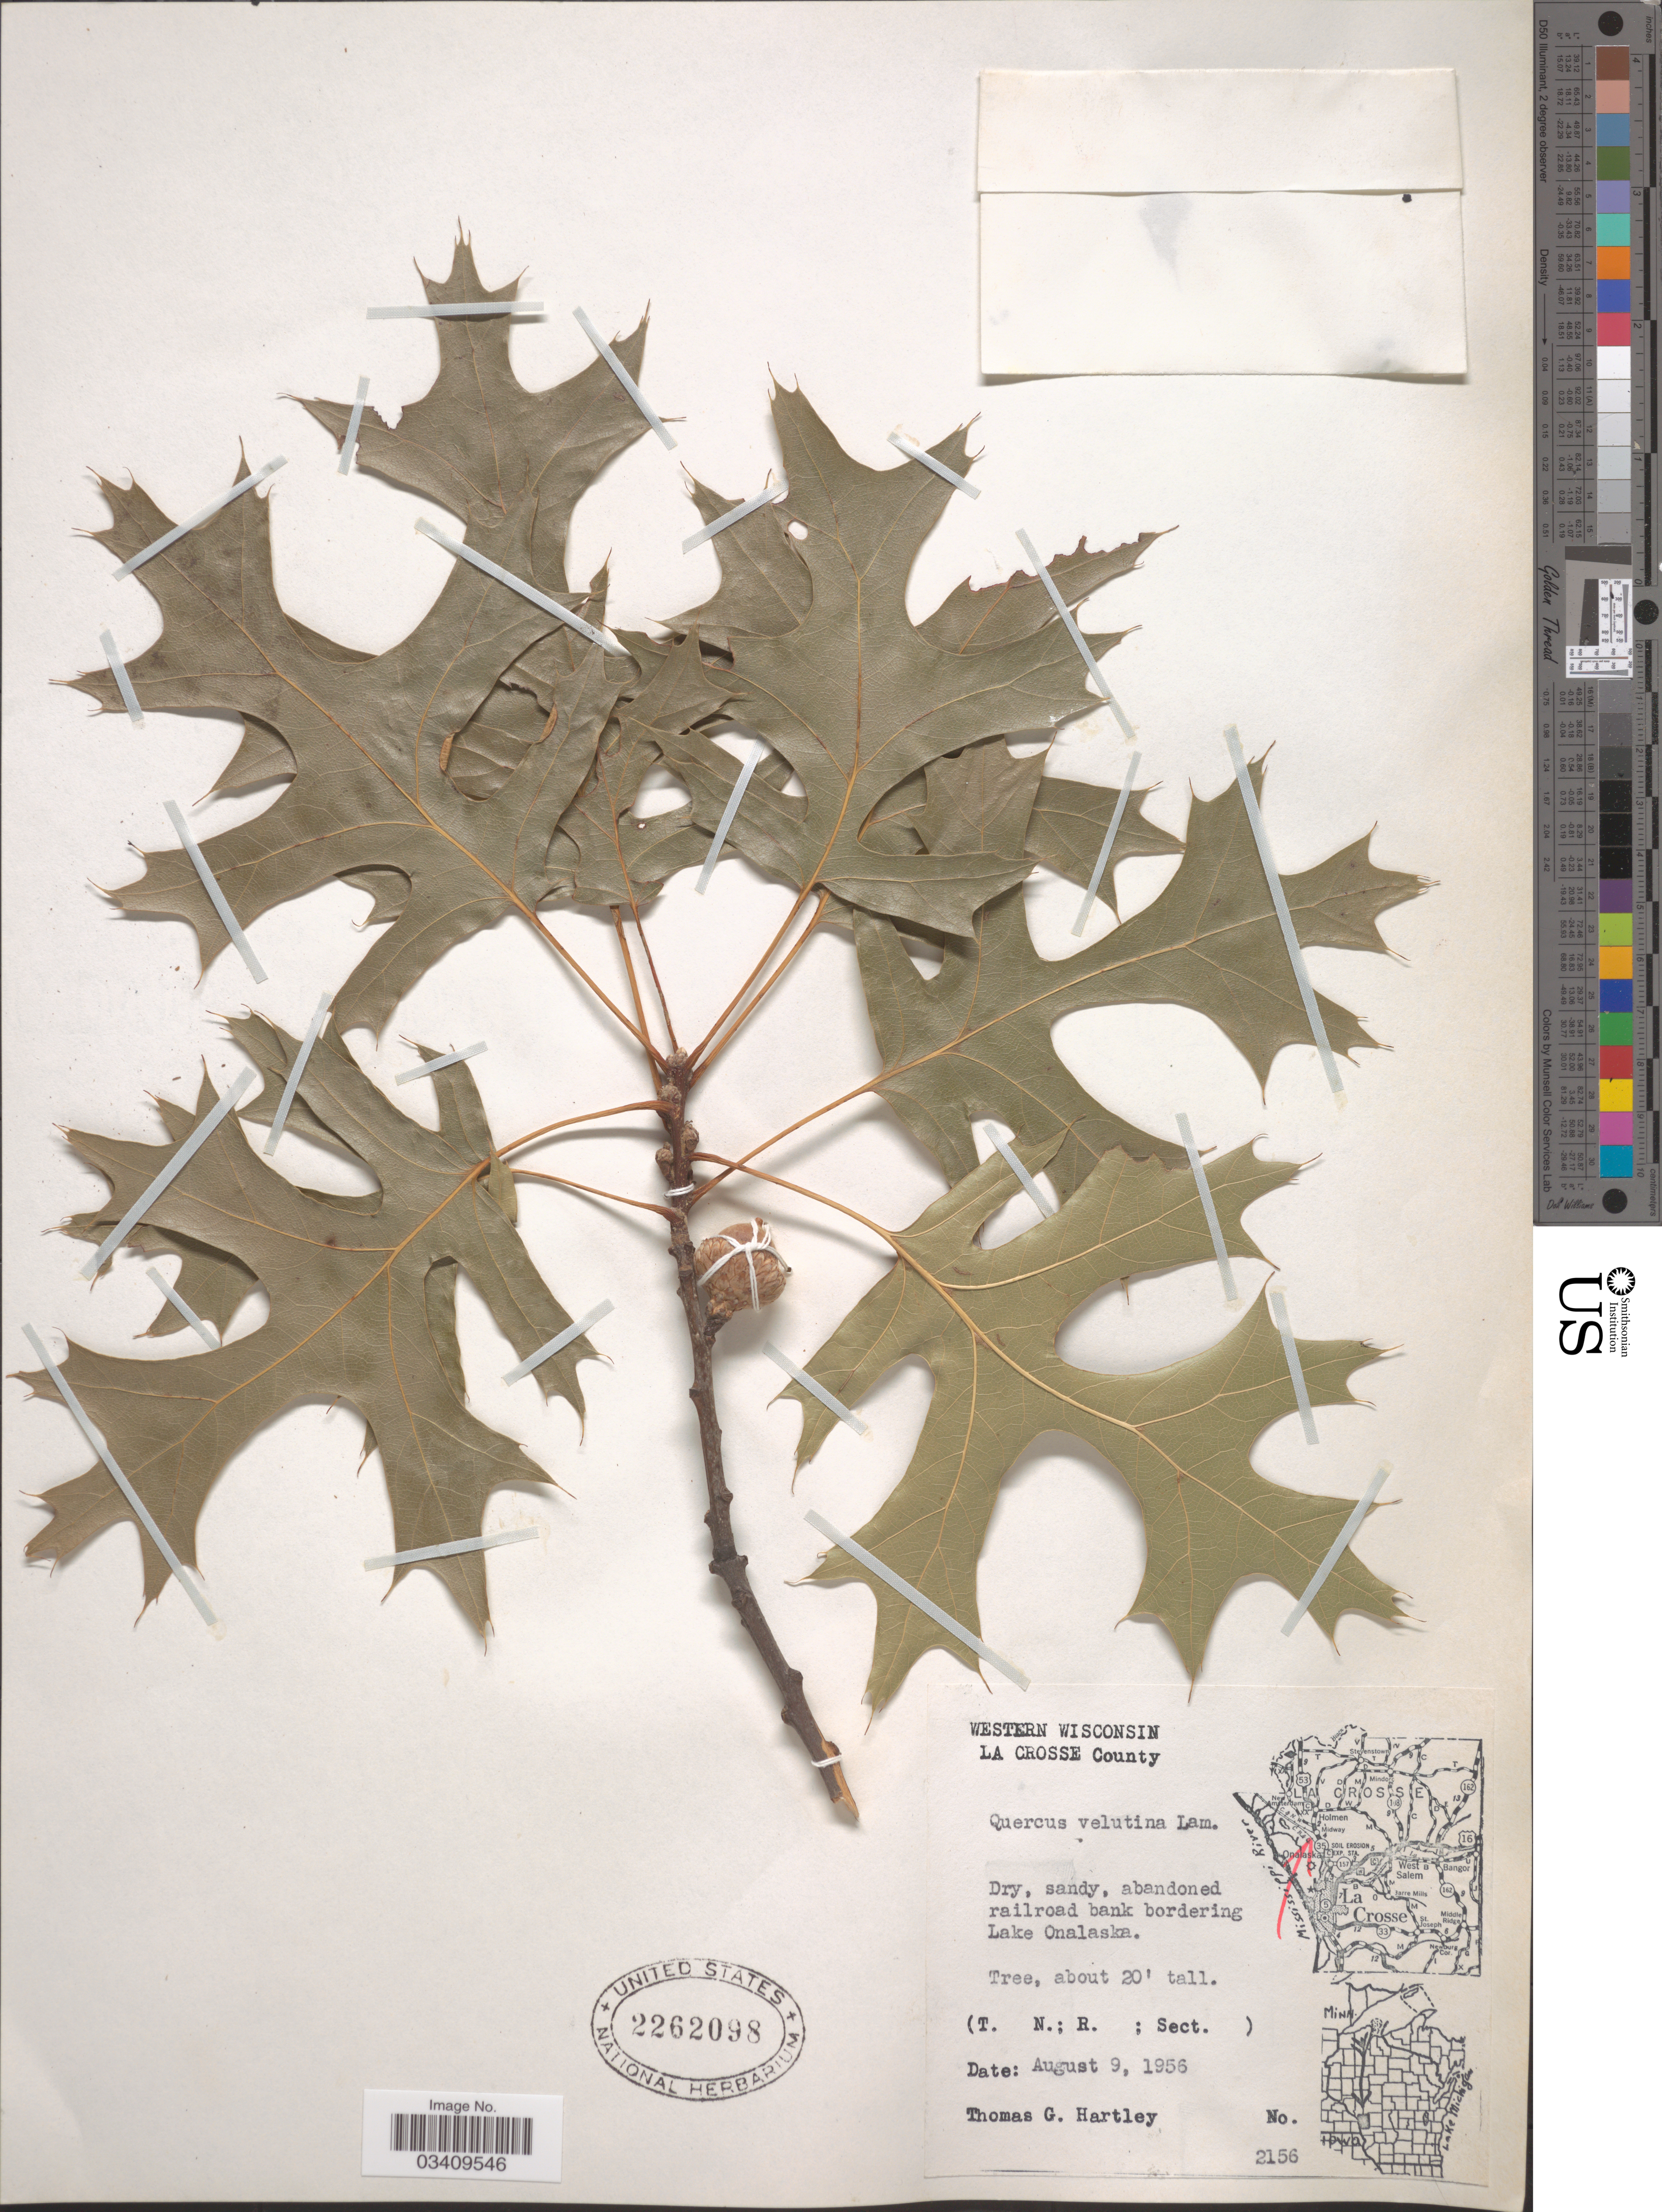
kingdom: Plantae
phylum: Tracheophyta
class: Magnoliopsida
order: Fagales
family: Fagaceae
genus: Quercus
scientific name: Quercus velutina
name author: Lam.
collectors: T. G. Hartley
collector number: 2156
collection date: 1956-08-09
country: United States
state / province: Wisconsin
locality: Western Wisconsin. La Crosse County. Abandoned railroad bank bordering Lake Onalaska.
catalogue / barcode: US 2262098